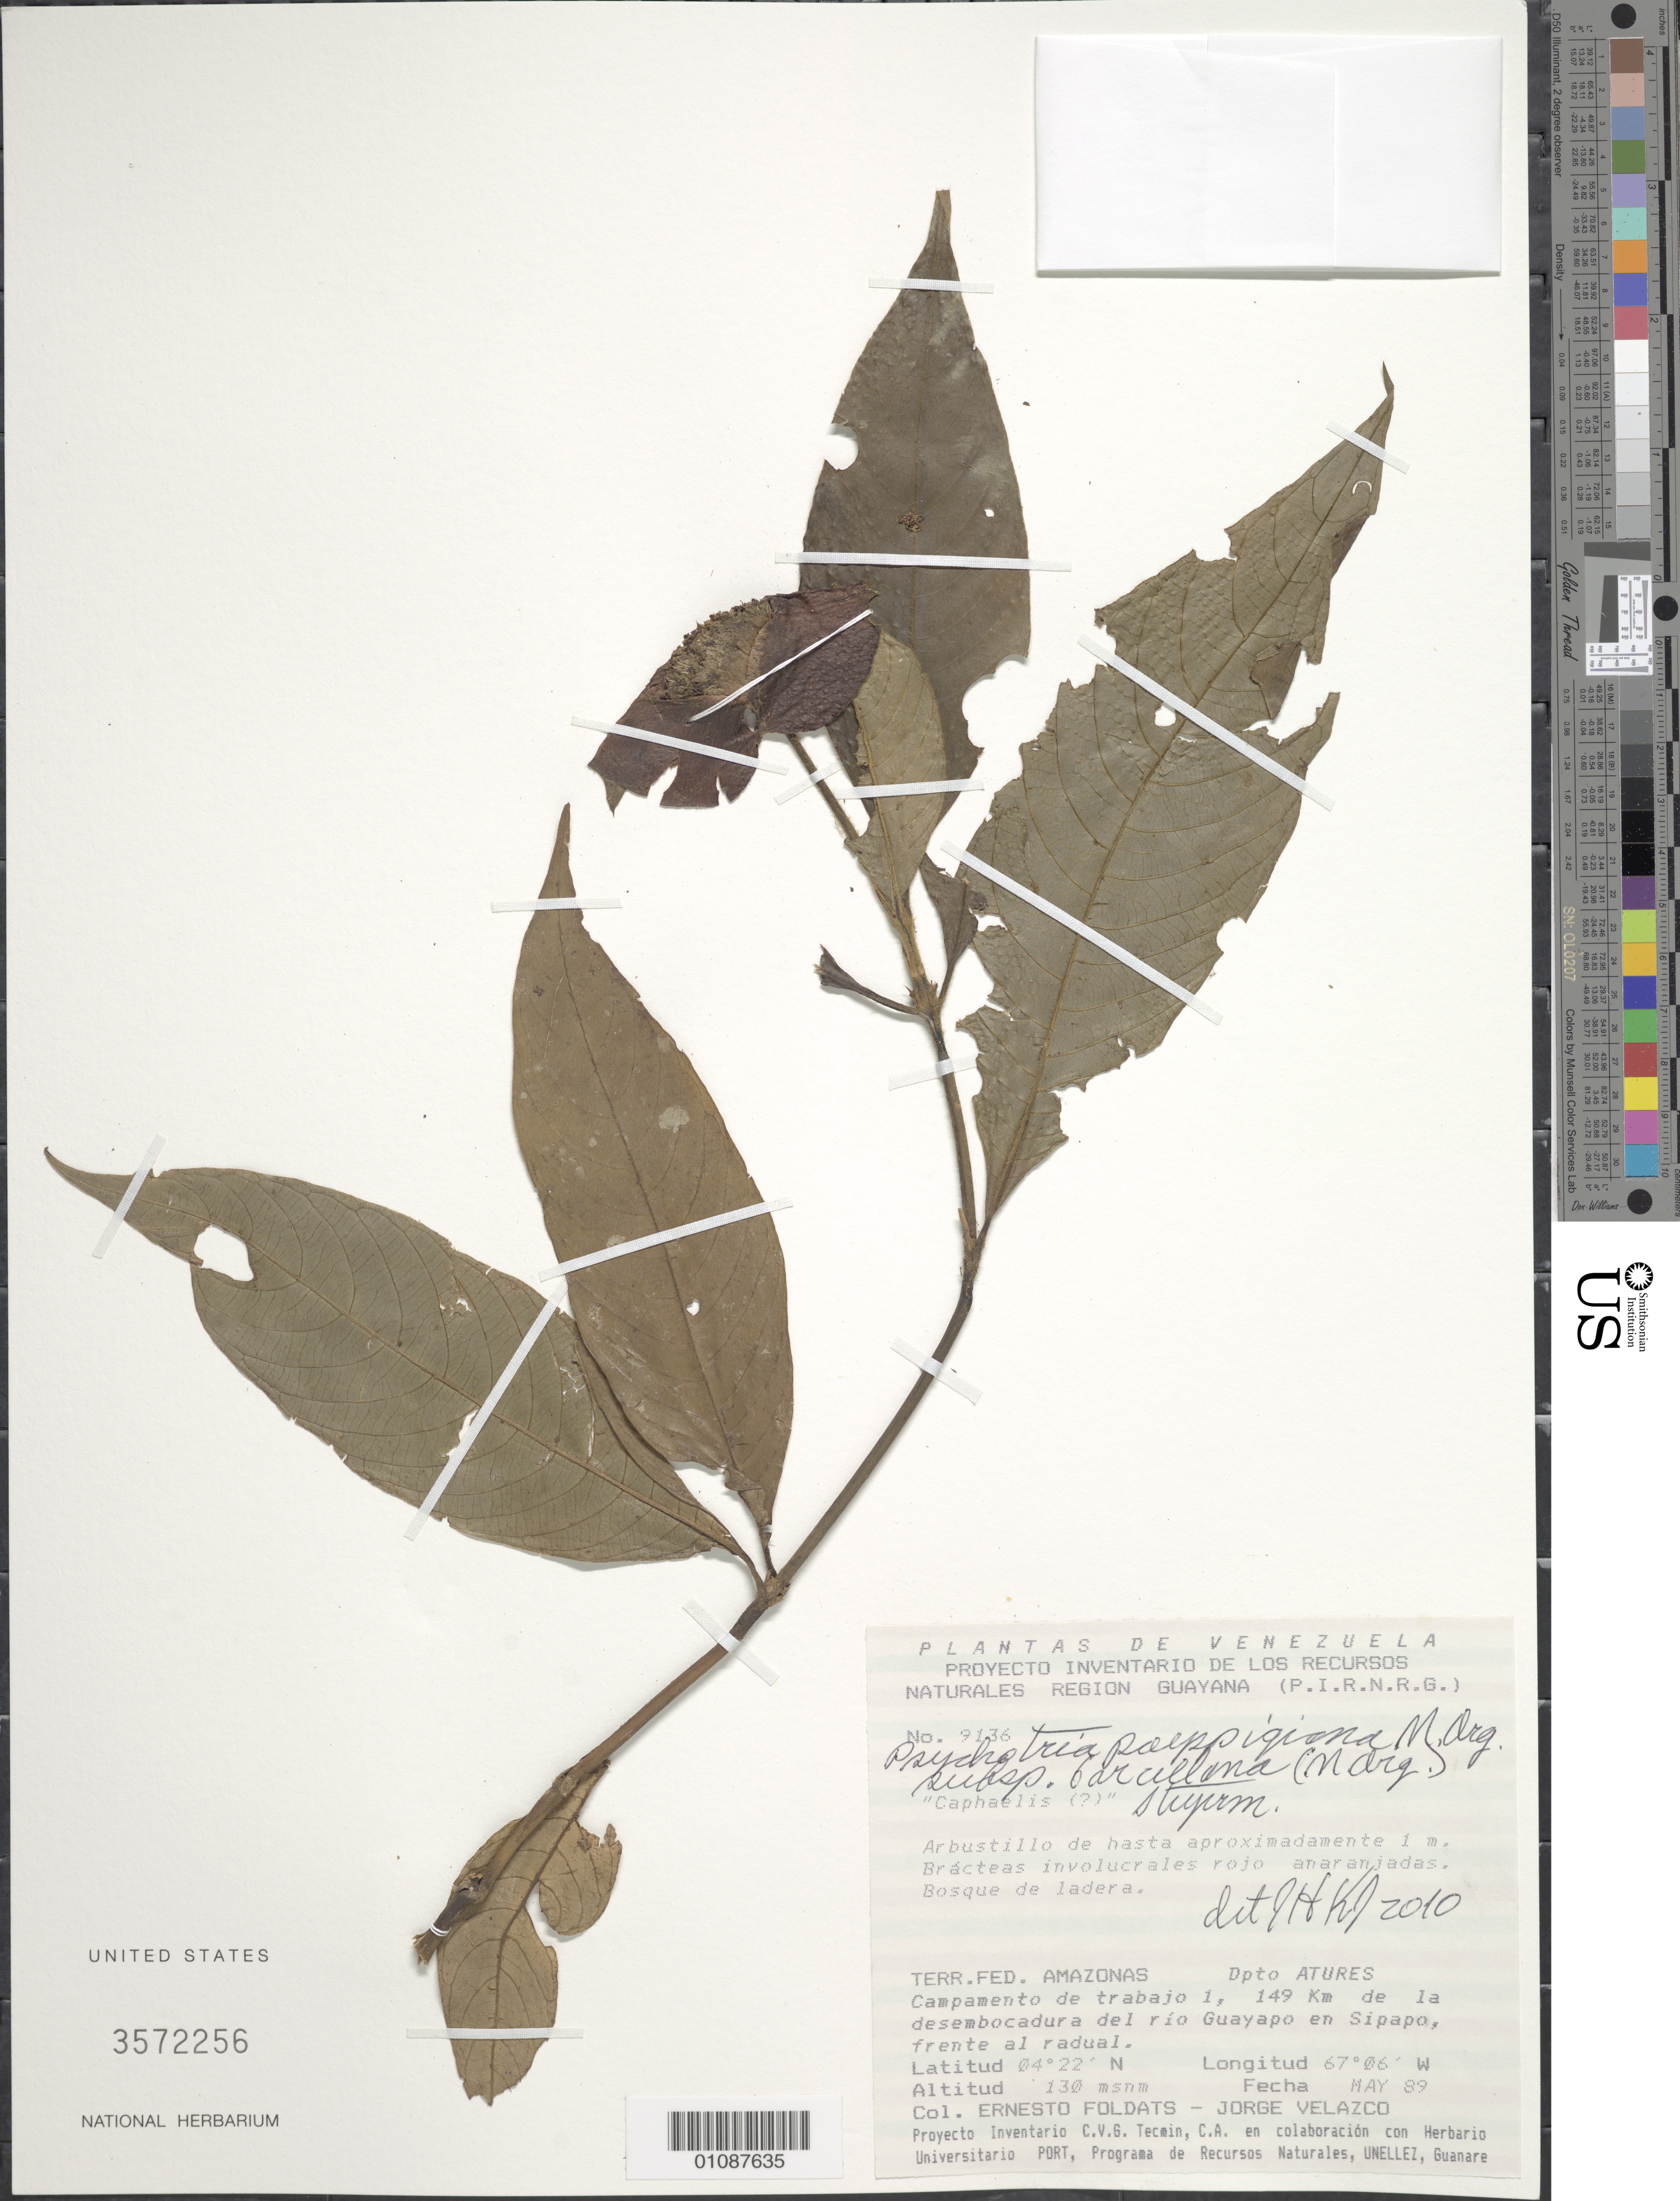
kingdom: Plantae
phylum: Tracheophyta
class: Magnoliopsida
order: Gentianales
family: Rubiaceae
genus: Psychotria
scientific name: Psychotria poeppigiana subsp. barcellana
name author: (Müll. Arg.) Steyerm.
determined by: Kirkbride, J. H.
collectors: E. Foldats & J. Velazco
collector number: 9136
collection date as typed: May-89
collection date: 1989-05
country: Venezuela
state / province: Amazonas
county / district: Atures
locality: Campamento de tabajo 1, 149 km de la desembocadura del rio Guayapo en Sipapo, frente al radual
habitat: Bosque de ladera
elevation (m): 130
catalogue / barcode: US 3572256